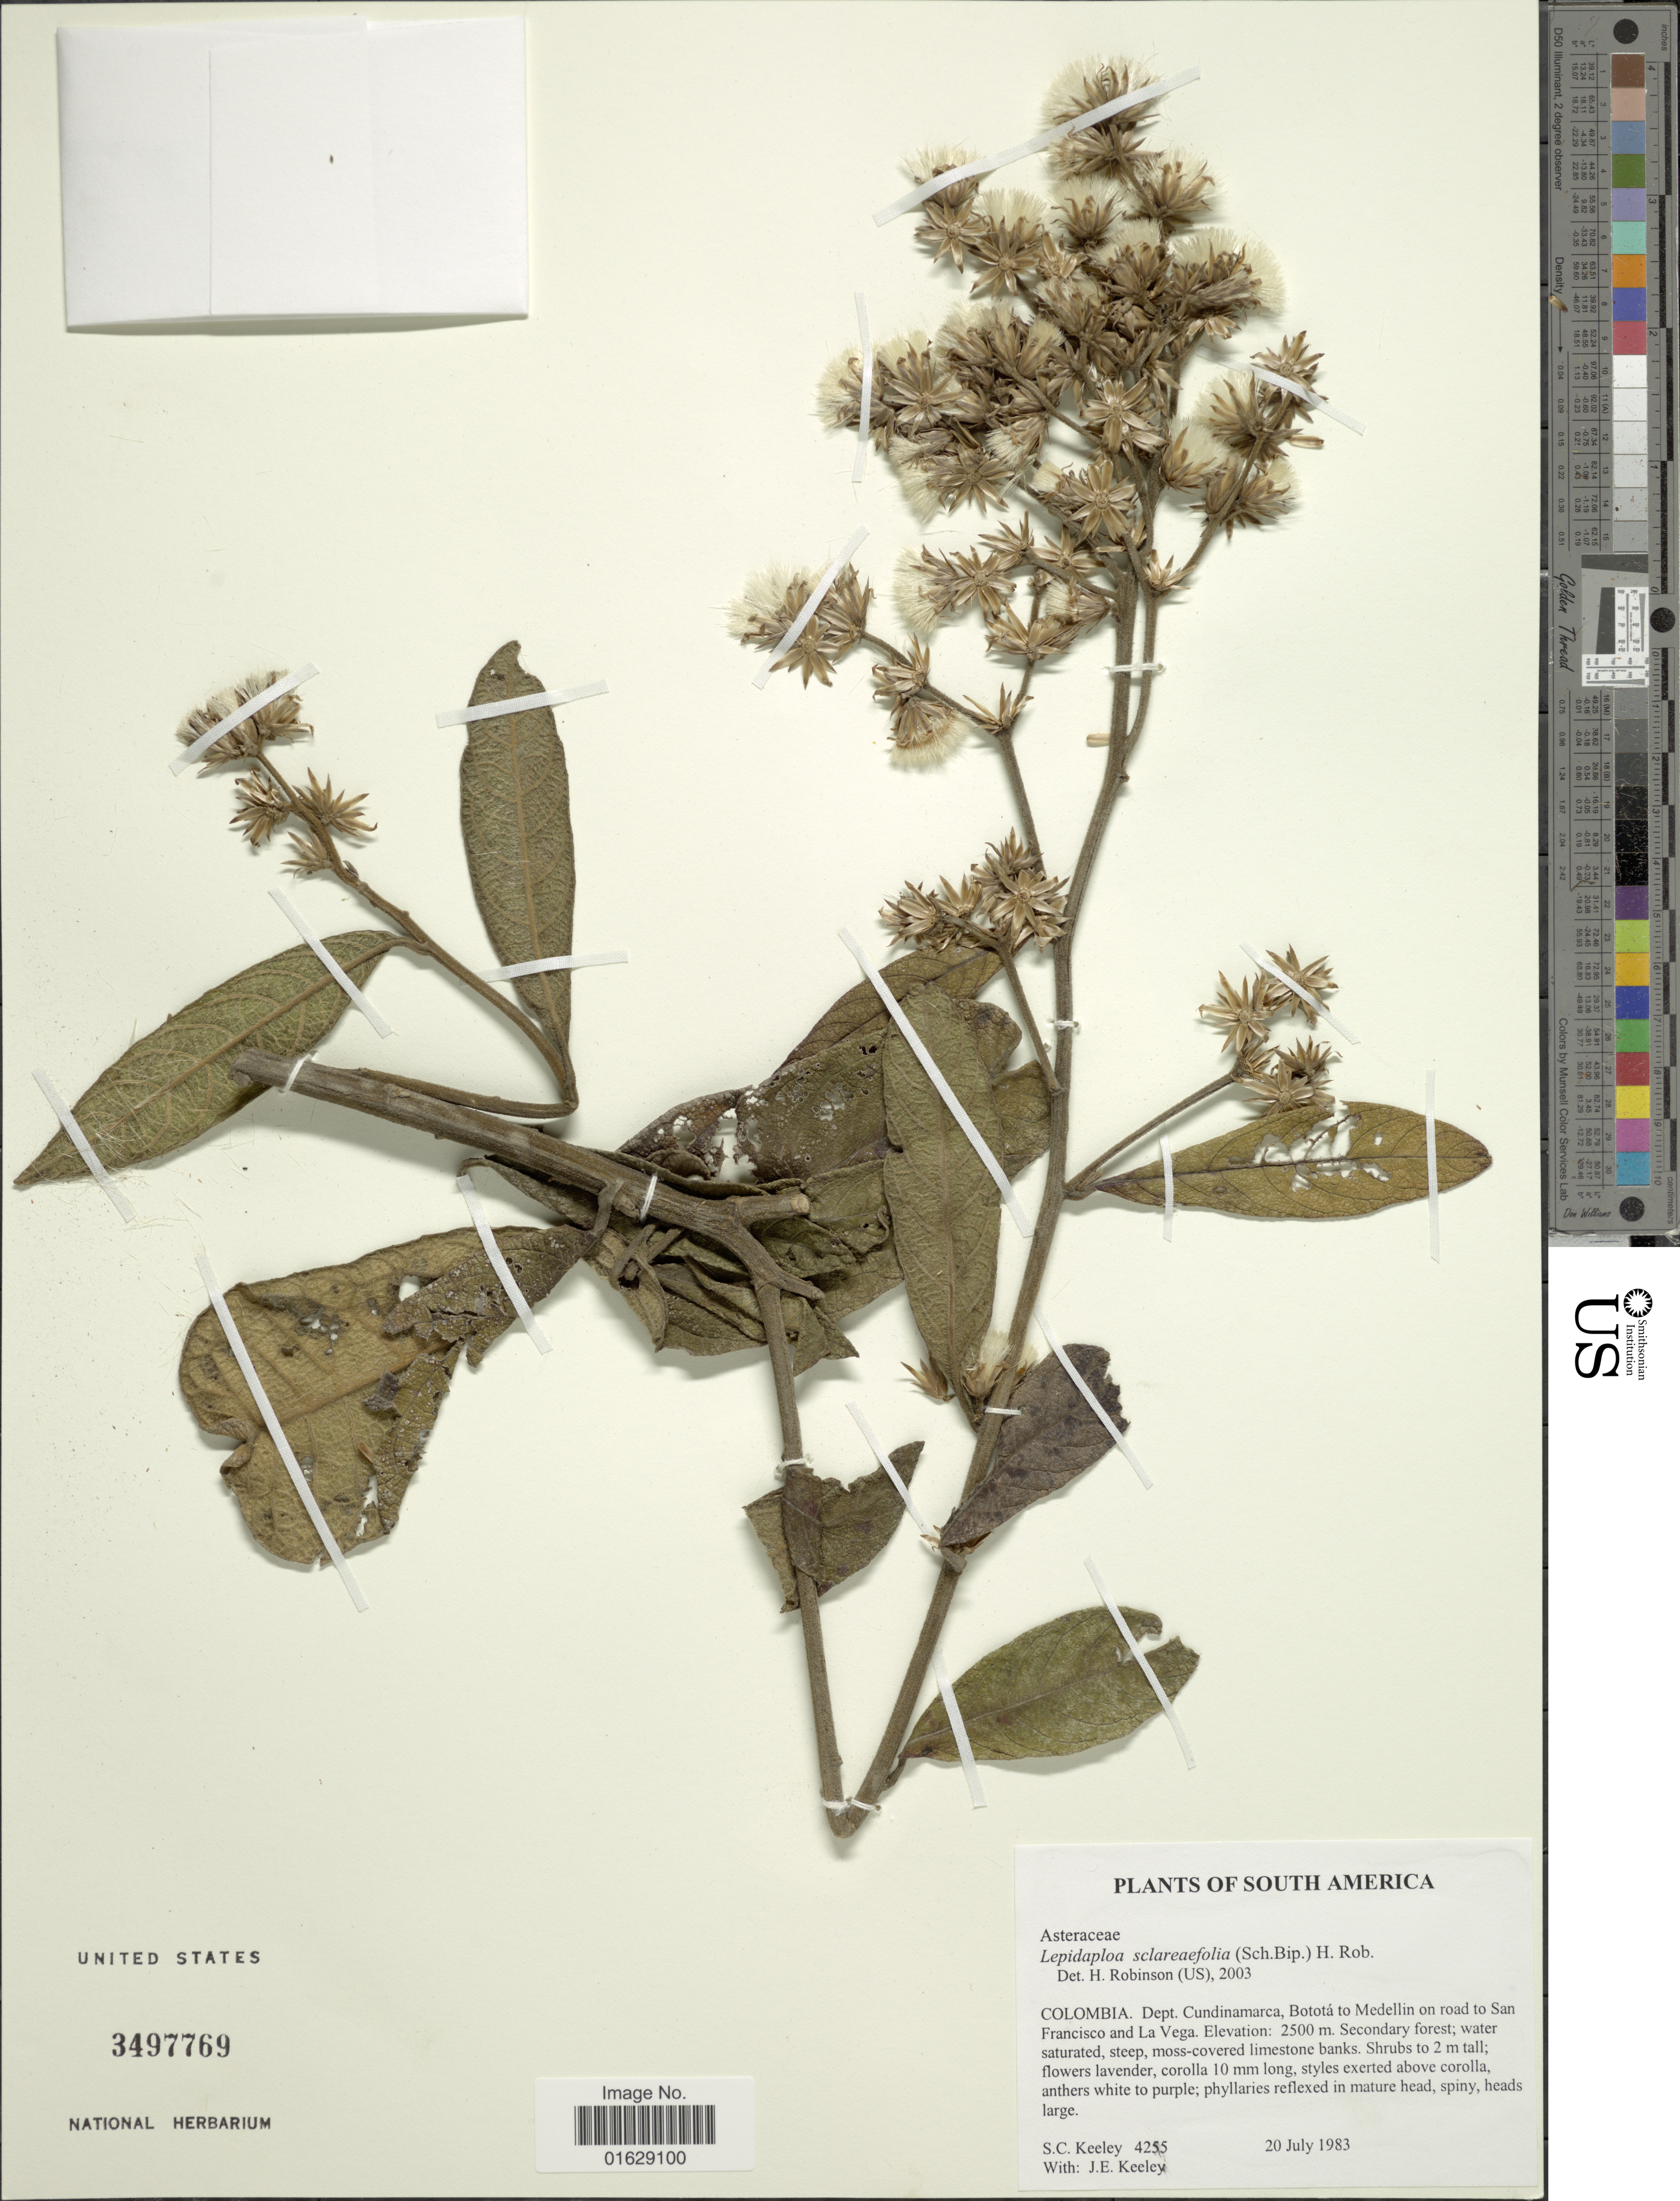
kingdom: Plantae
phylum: Tracheophyta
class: Magnoliopsida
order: Asterales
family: Asteraceae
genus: Lepidaploa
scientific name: Lepidaploa sclareaefolia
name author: (Sch. Bip.) H. Rob.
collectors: S. C. Keeley & J. E. Keeley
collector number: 4255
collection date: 1983-07-20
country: Colombia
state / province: Cundinamarca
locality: Botota to Medellin on road to San Francisco and La Vega.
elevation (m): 2500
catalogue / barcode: US 3497769